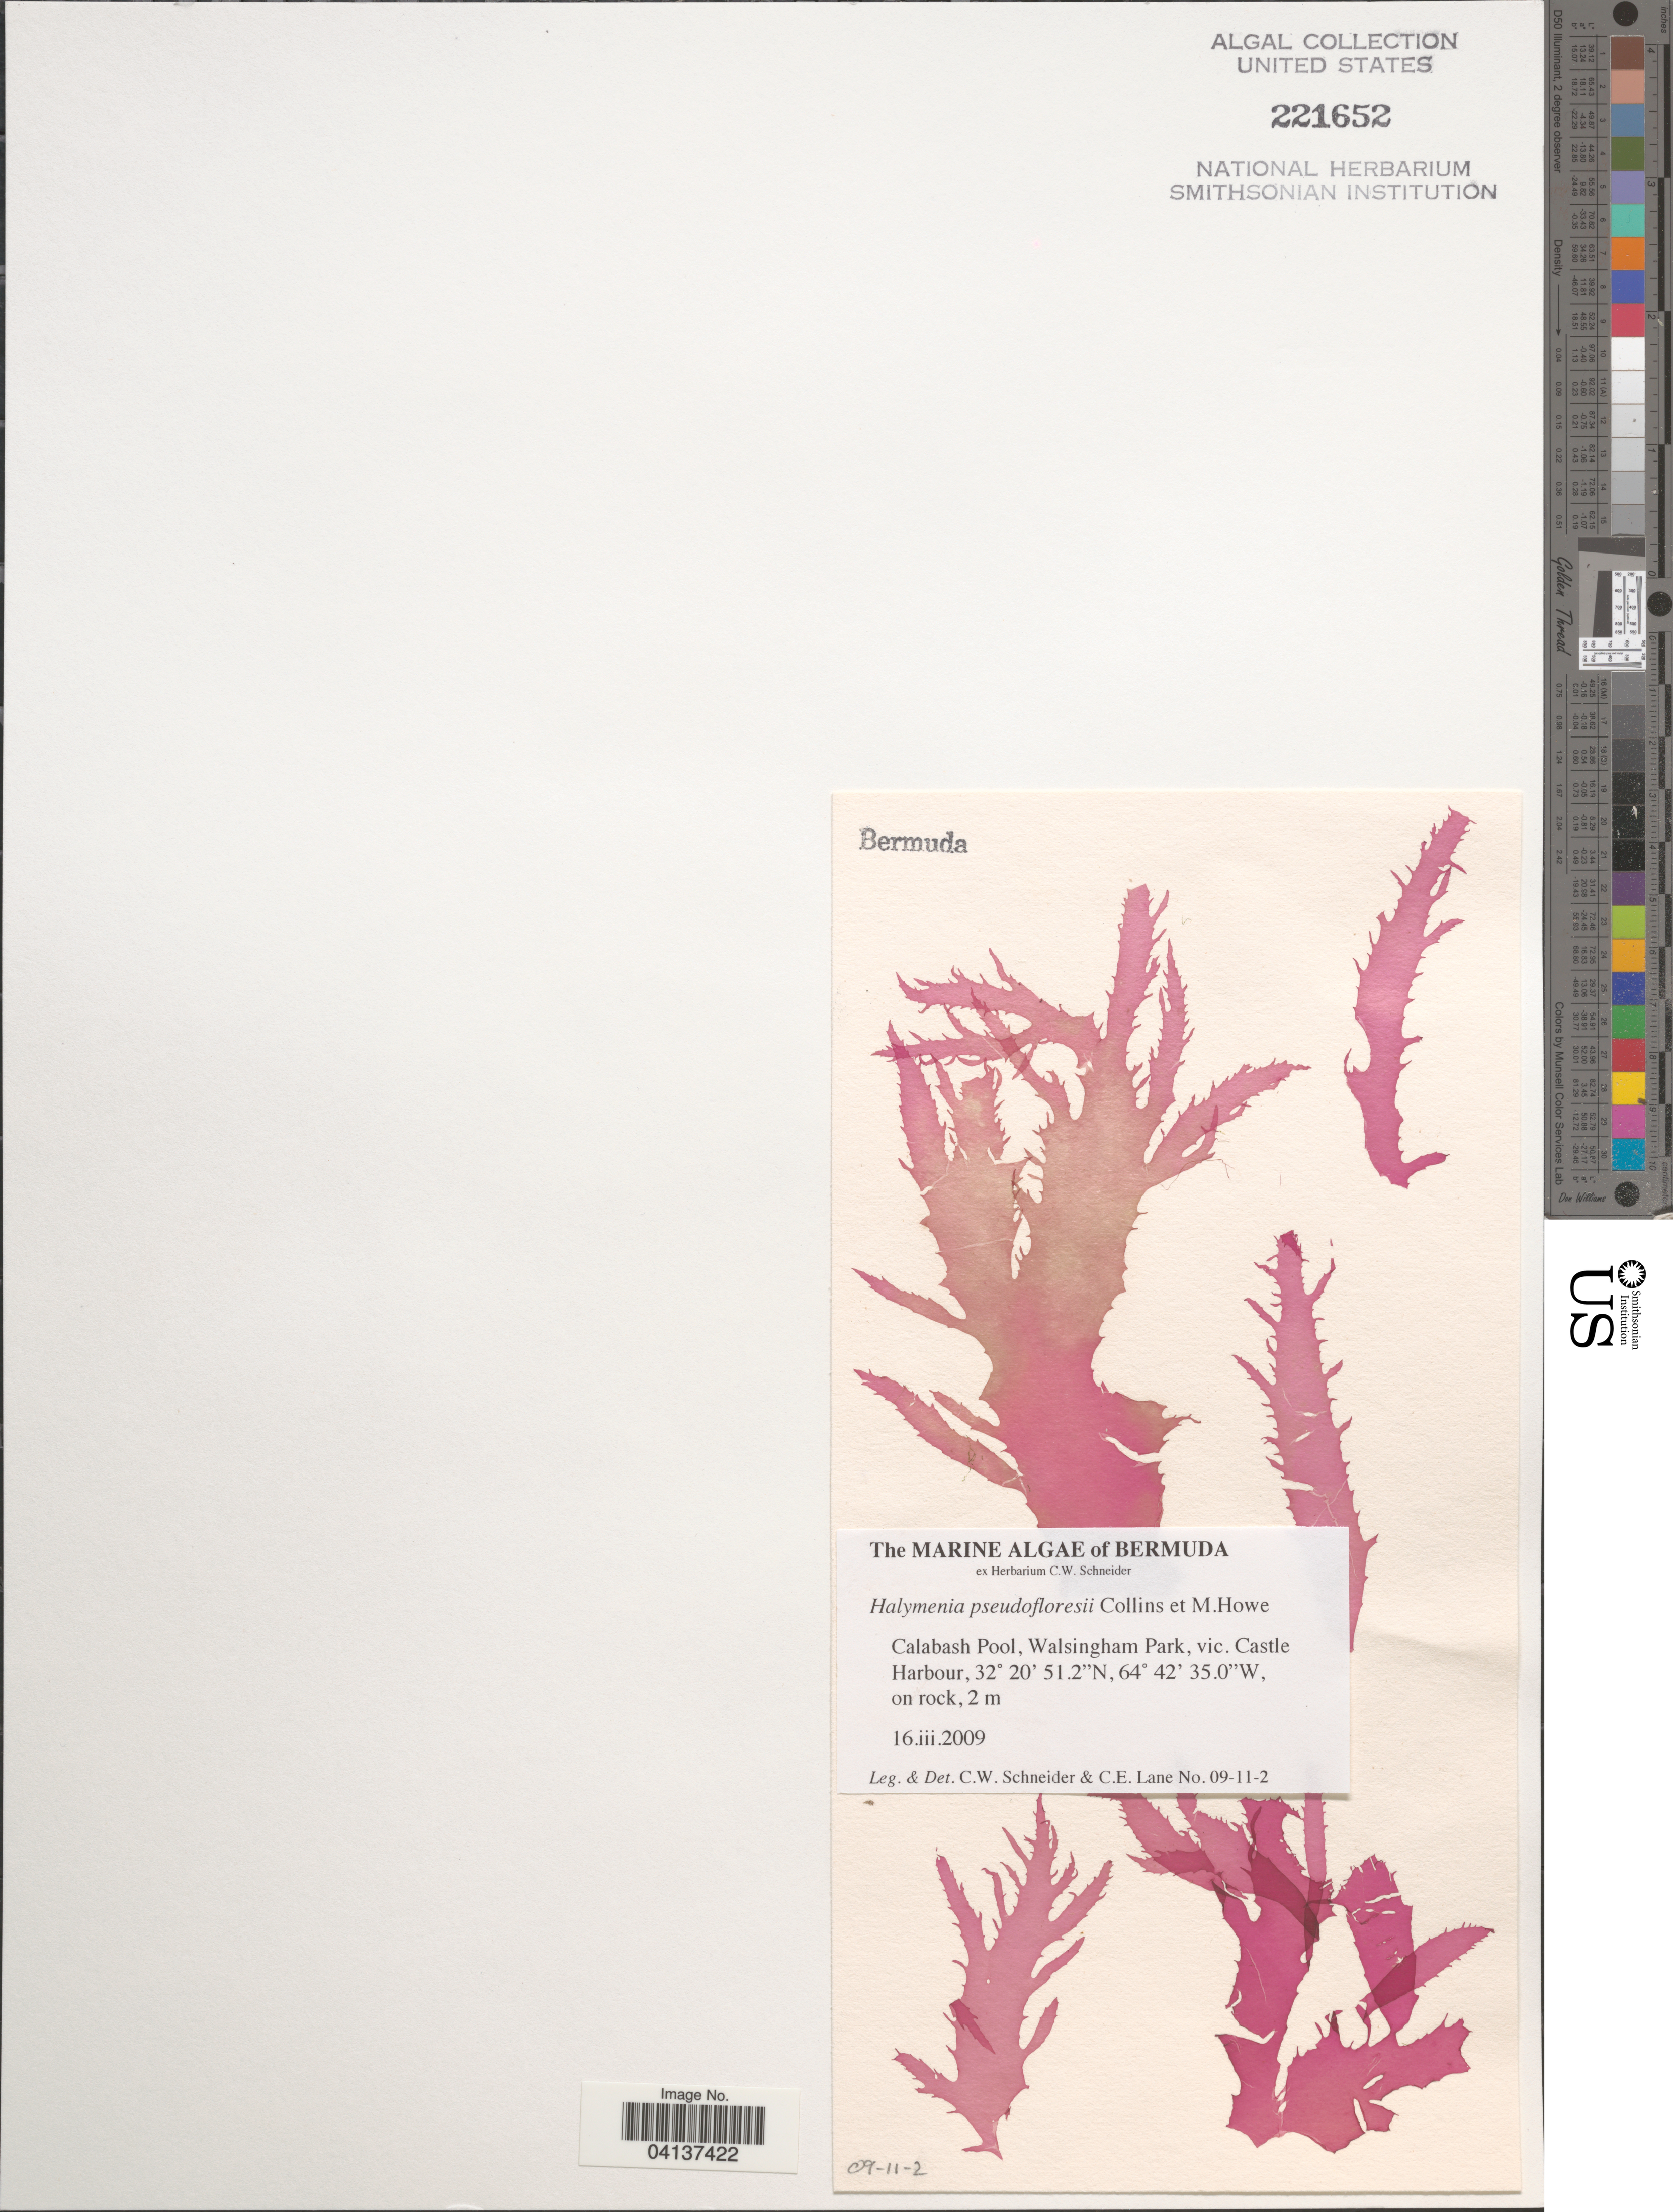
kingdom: Plantae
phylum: Rhodophyta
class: Florideophyceae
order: Halymeniales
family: Halymeniaceae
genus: Halymenia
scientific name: Halymenia pseudofloresia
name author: Collins & M. Howe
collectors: C. W.Schneider & C. E. Lane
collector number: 09-11-2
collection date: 2009-03-16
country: Bermuda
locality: Calabash Pool, Walsingham Park, vic. Castle Harbour.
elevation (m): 2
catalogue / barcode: US 221652